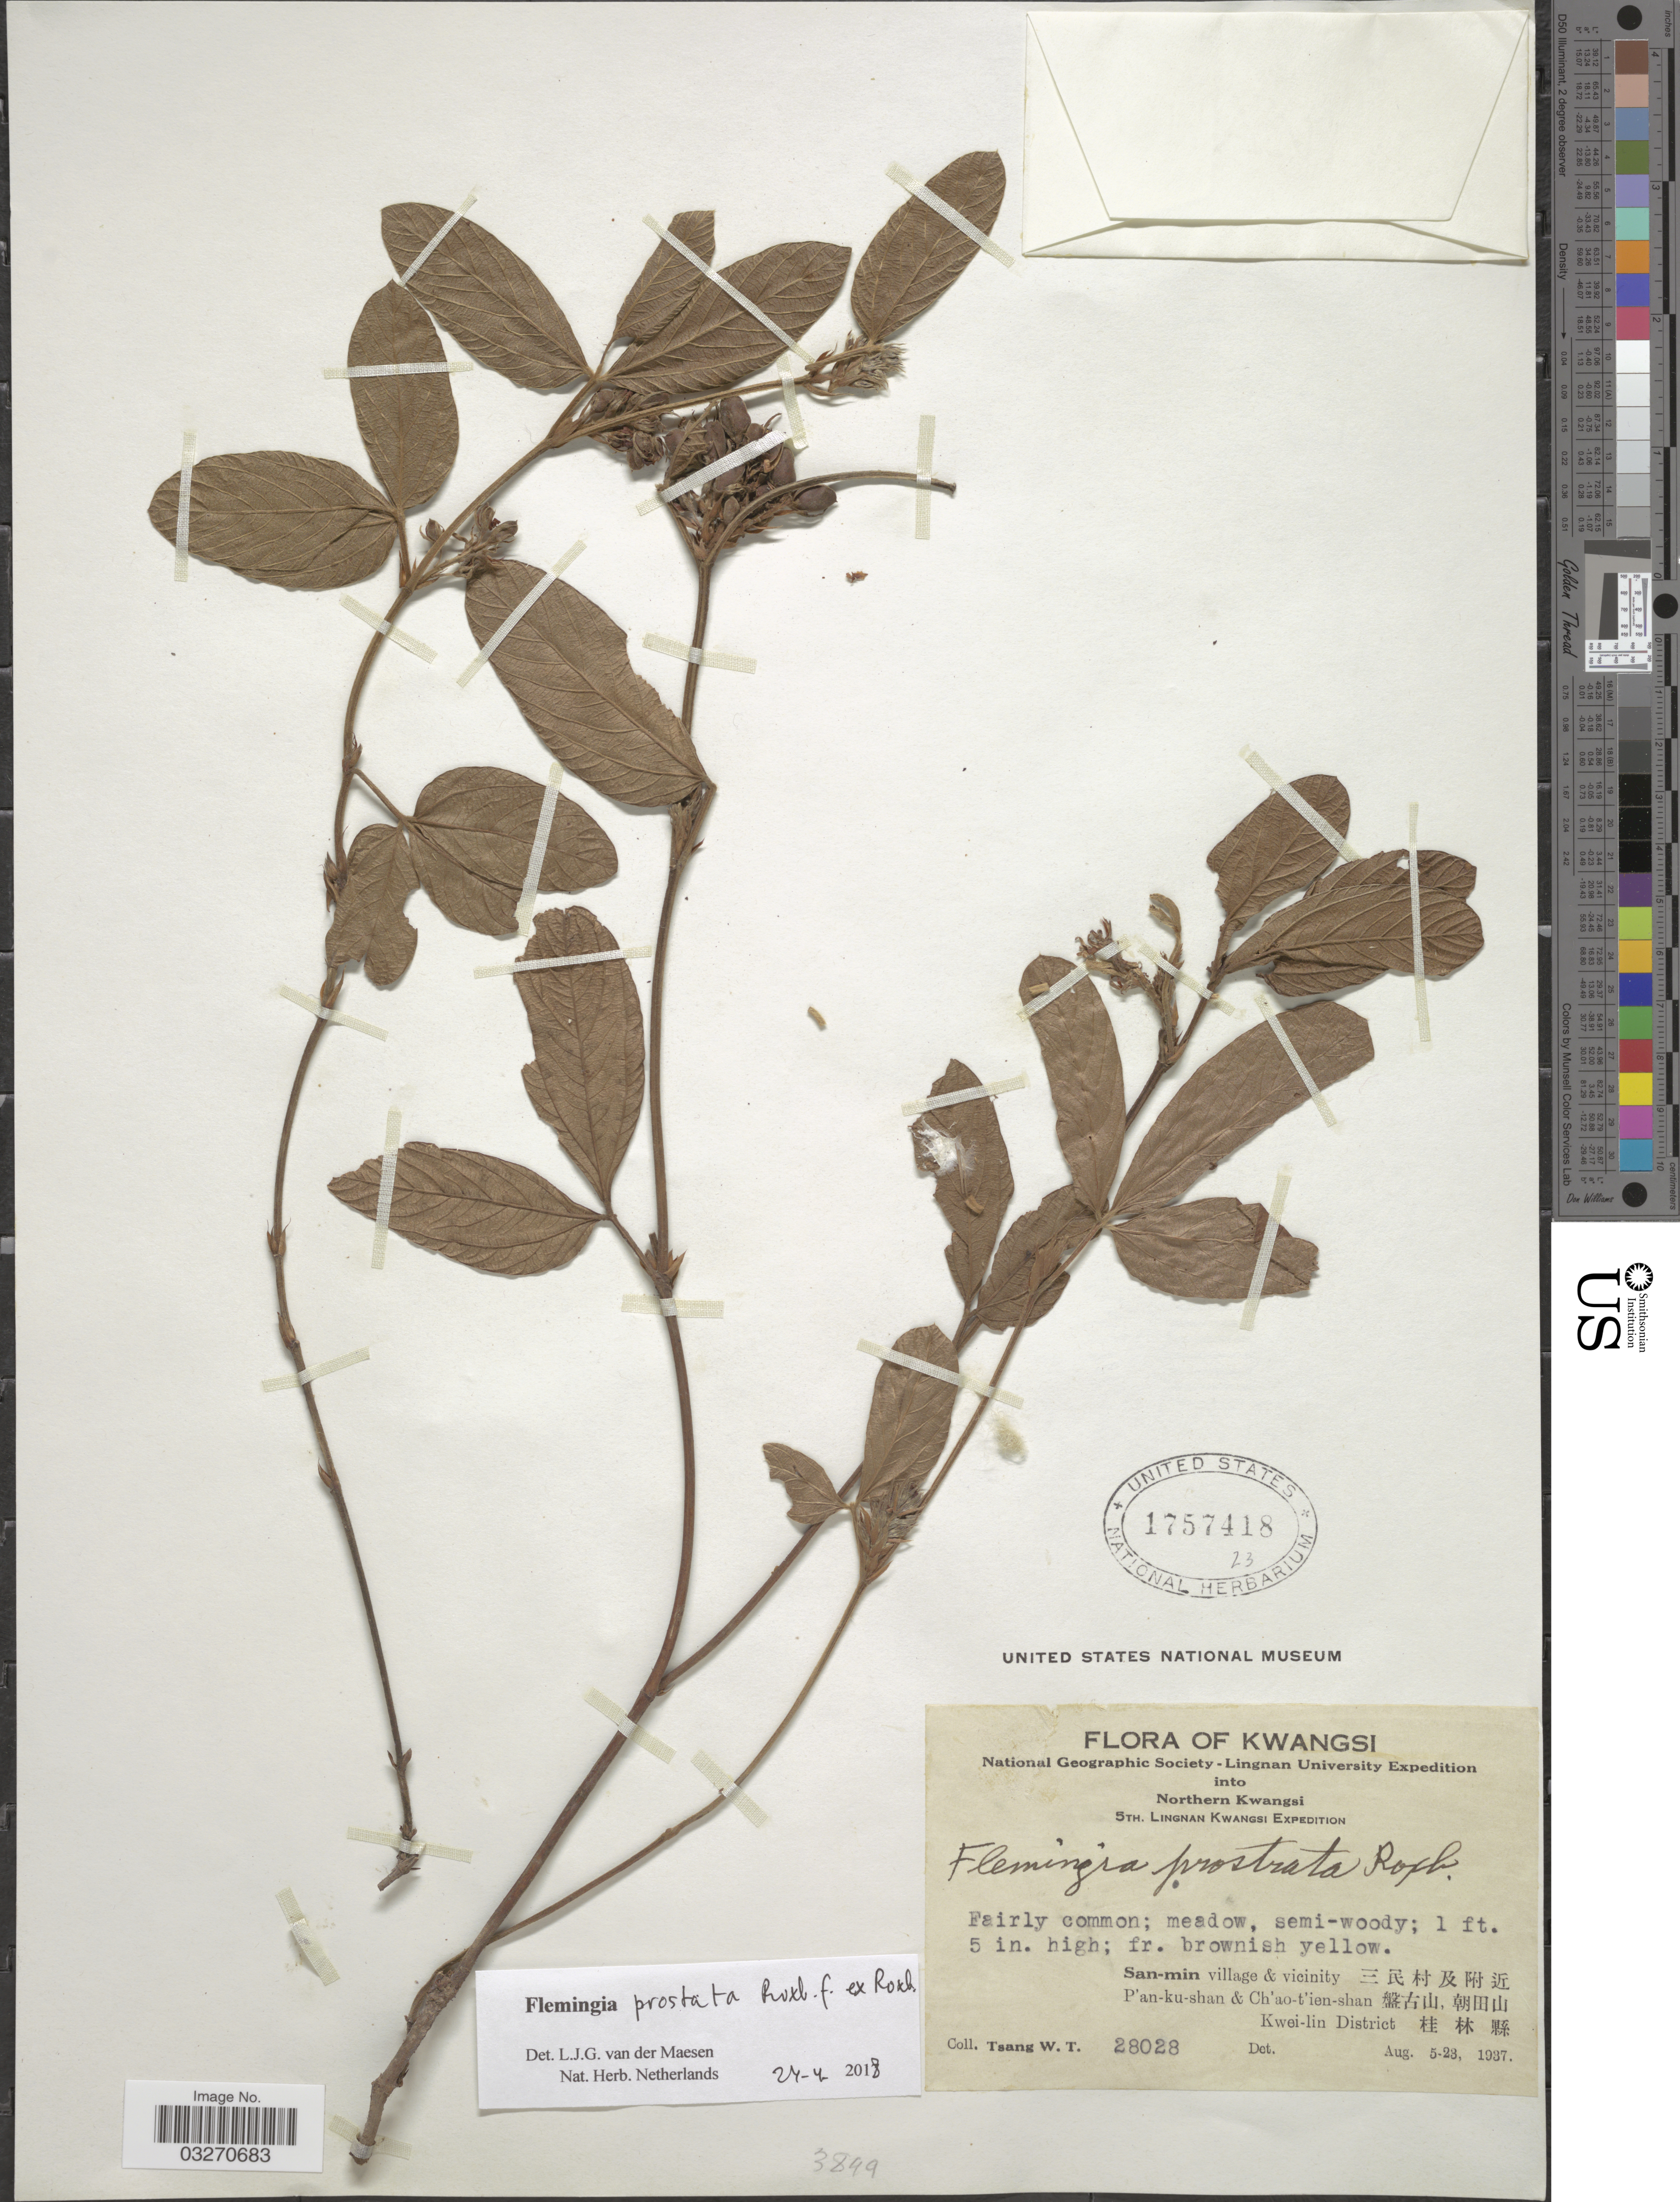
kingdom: Plantae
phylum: Tracheophyta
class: Magnoliopsida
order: Fabales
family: Fabaceae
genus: Flemingia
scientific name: Flemingia prostrata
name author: Roxb.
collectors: W. T. Tsang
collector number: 28028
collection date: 1937-08-05/1937-08-23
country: China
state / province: Guangxi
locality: Kwangsi. Northern Kwangsi. San-min village & vicinity X. P'an-ku-shan & Ch'ao-t'ien-shan X. Kwei-lin District X.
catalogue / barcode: US 1757418